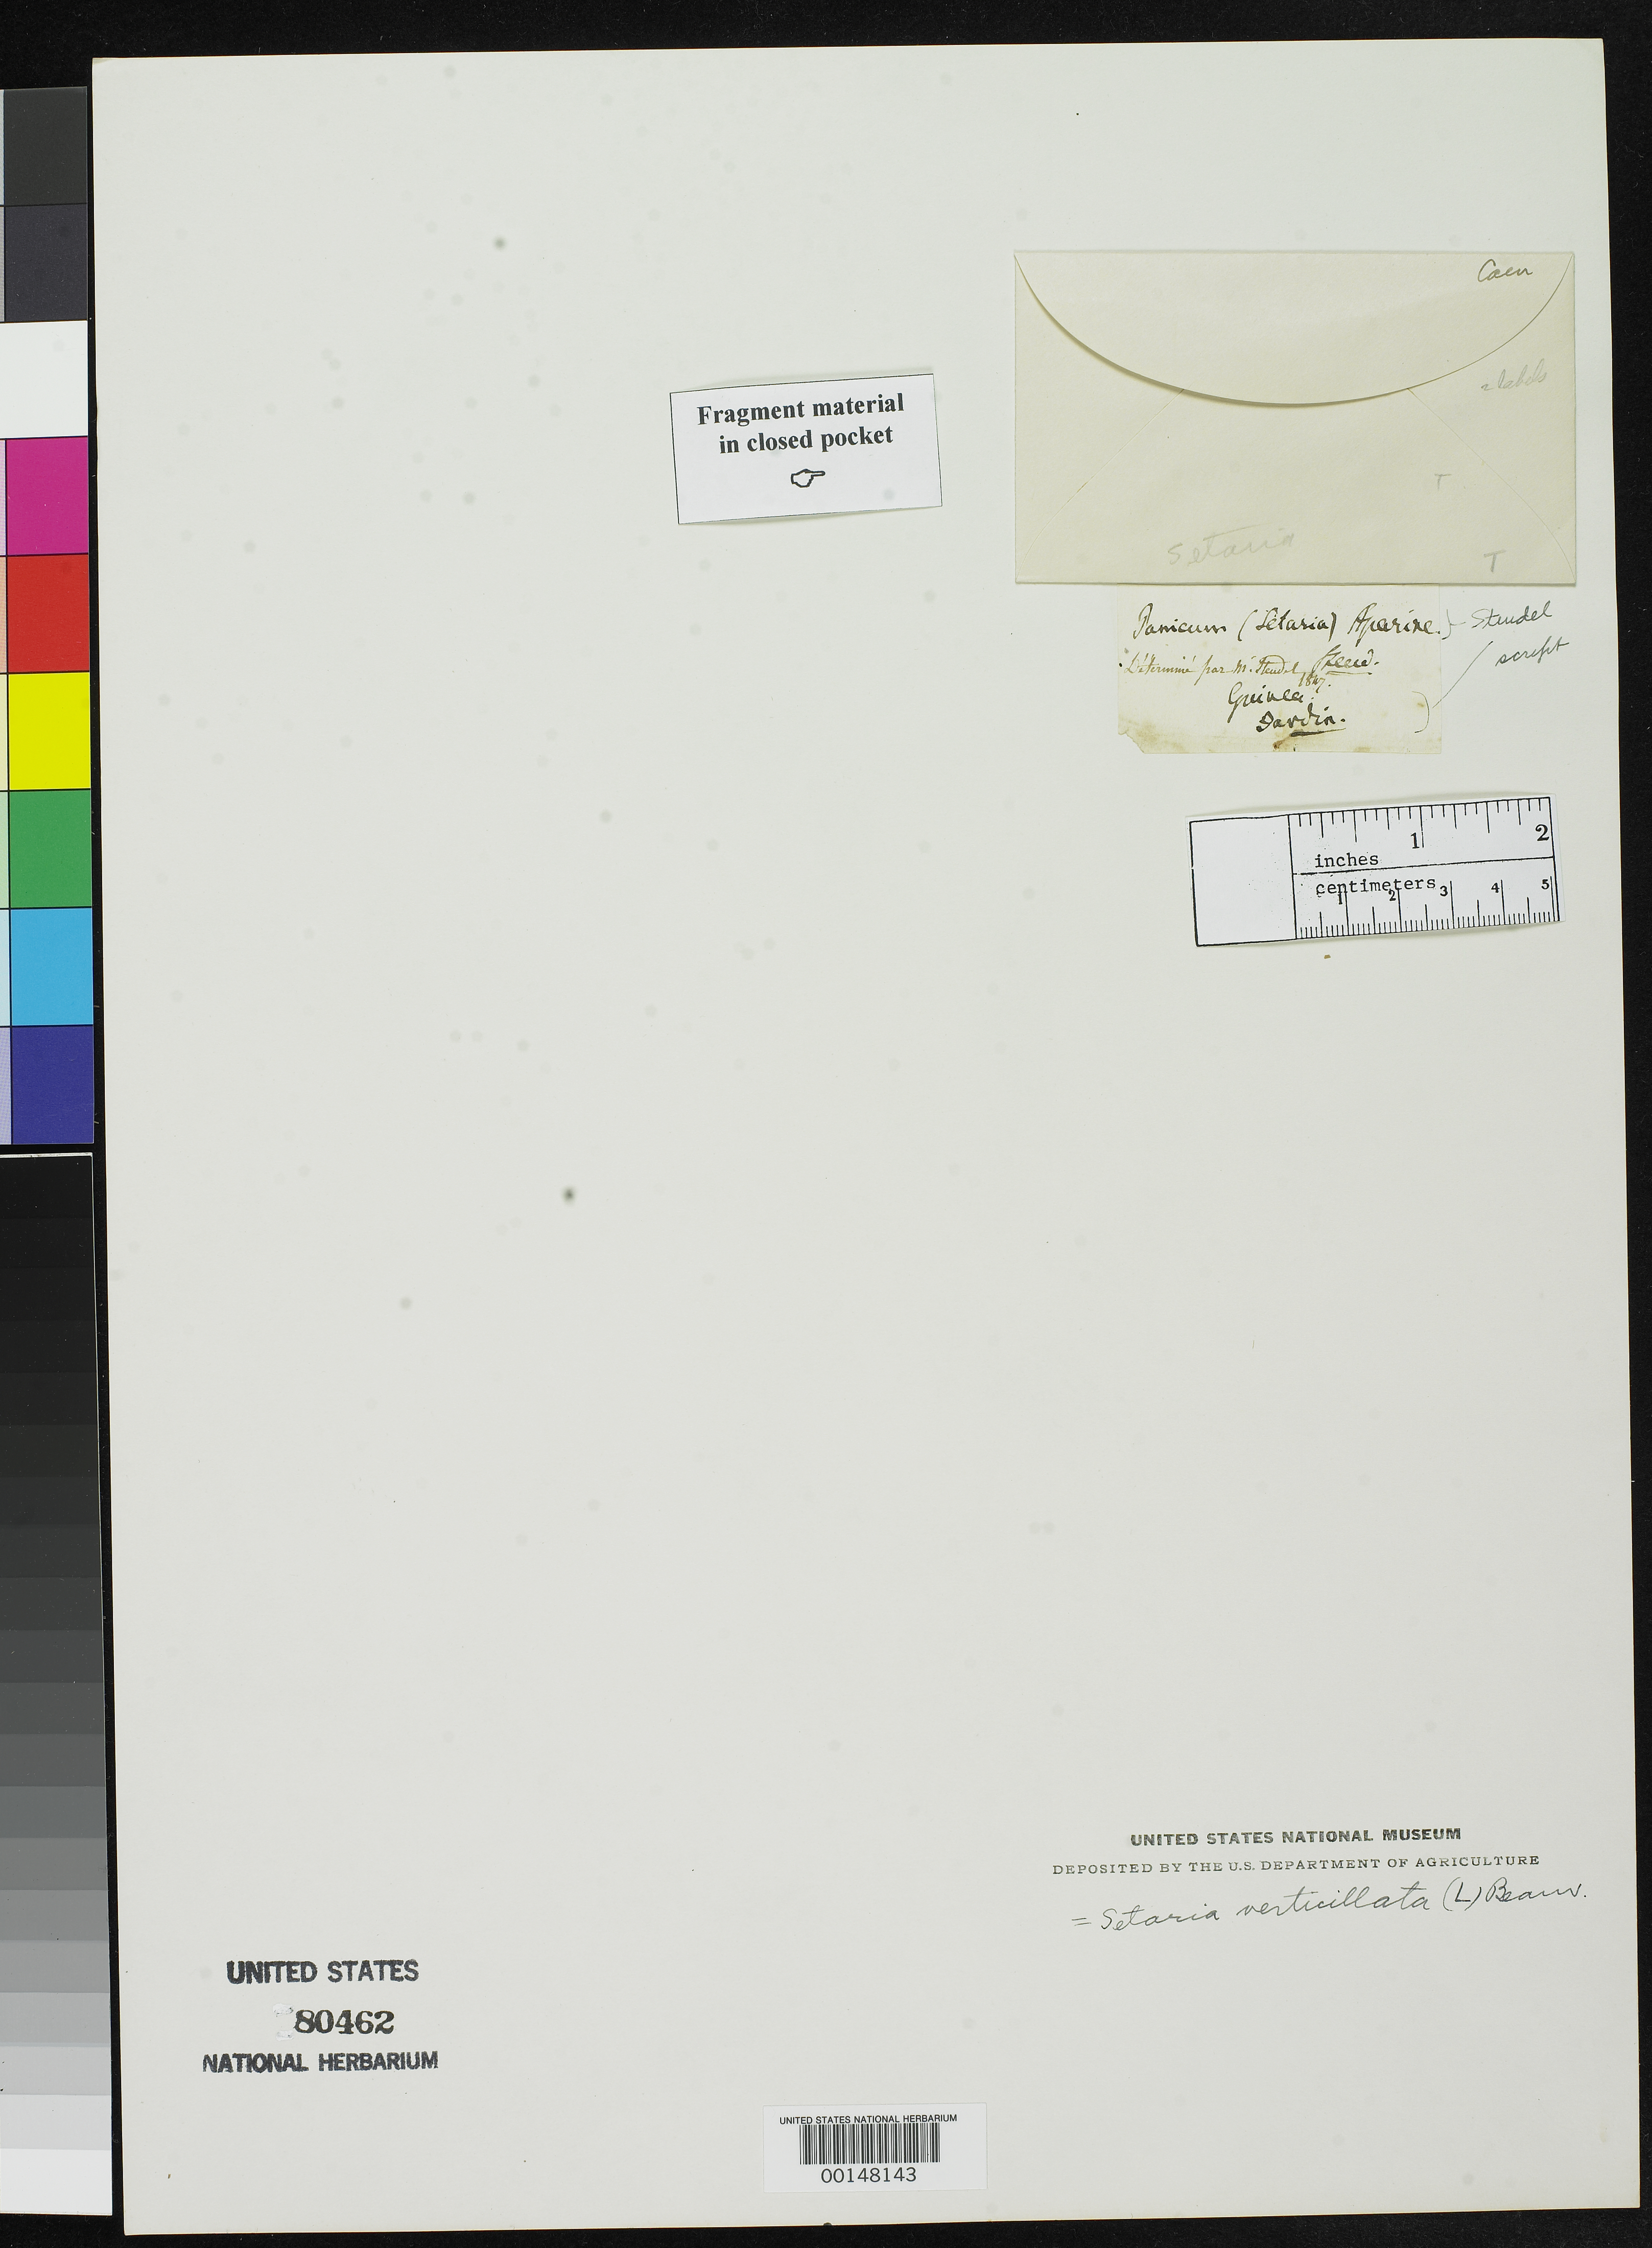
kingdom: Plantae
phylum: Tracheophyta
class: Liliopsida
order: Poales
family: Poaceae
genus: Panicum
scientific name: Panicum aparine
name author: Steud.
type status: Type Fragment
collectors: D. Jardin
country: Mali / Senegal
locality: Senegambia.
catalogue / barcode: US 80462